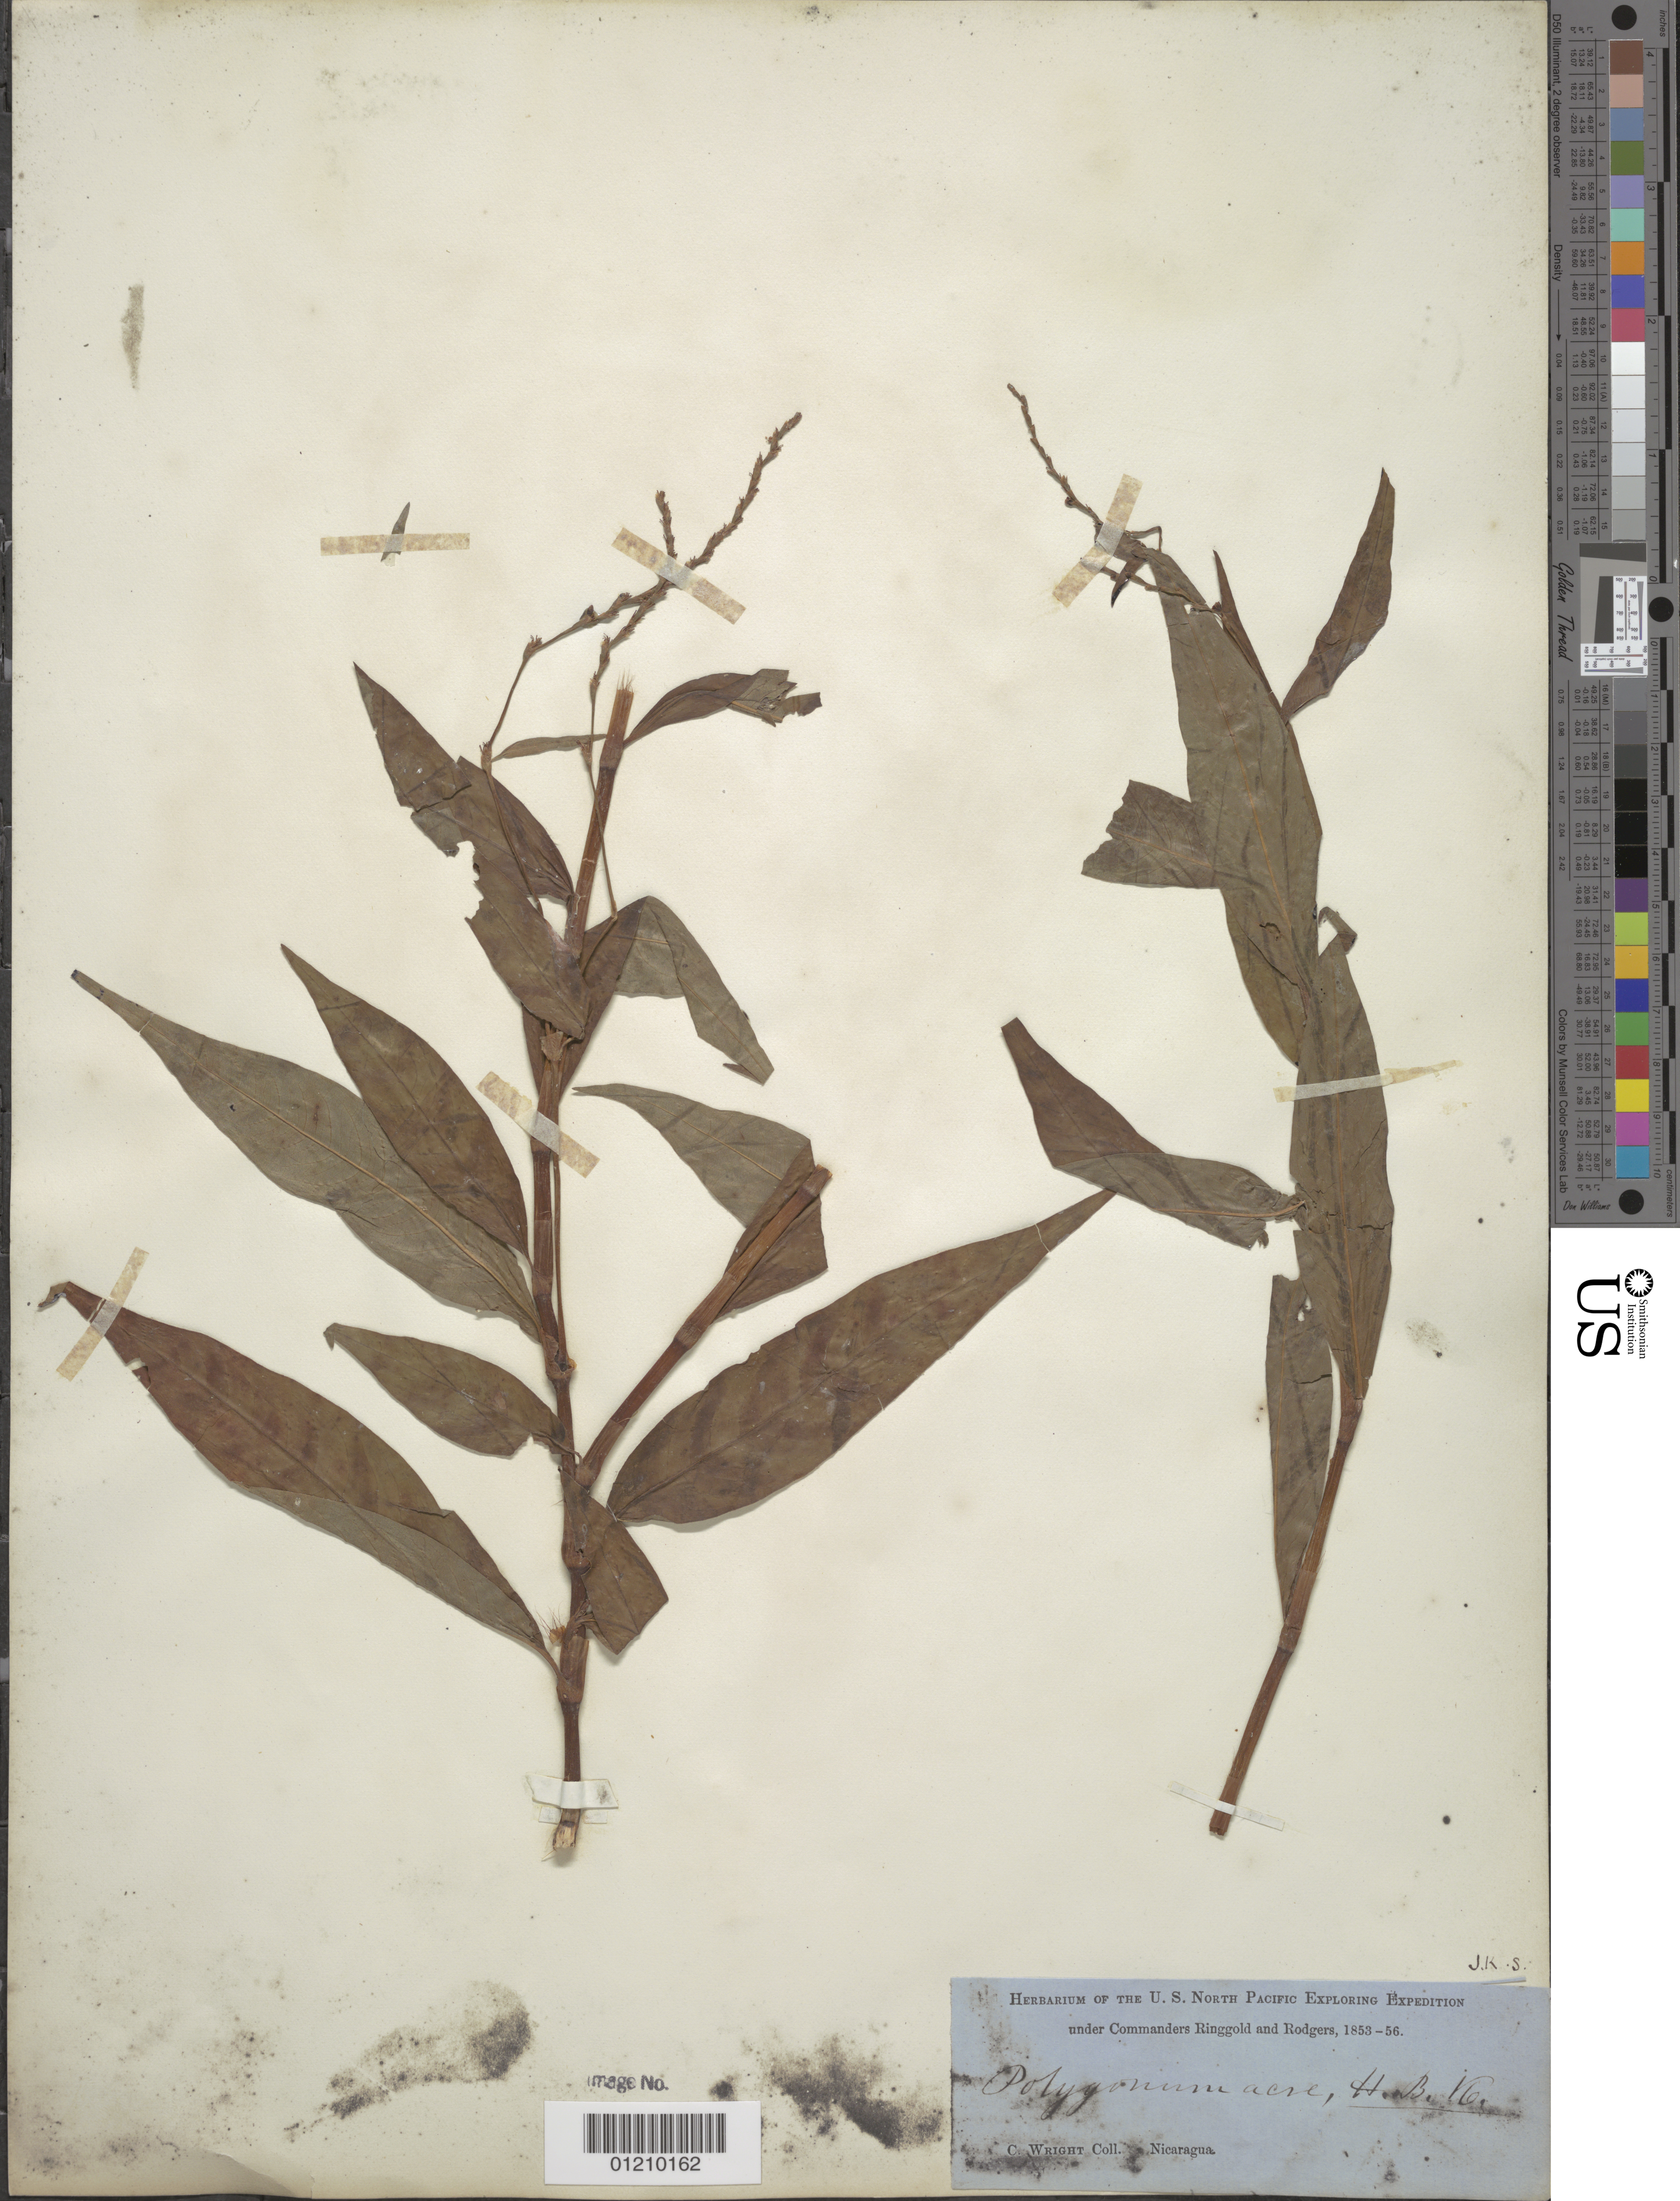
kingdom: Plantae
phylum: Tracheophyta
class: Magnoliopsida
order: Caryophyllales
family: Polygonaceae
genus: Polygonum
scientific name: Polygonum acre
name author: Kunth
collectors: C. Wright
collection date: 1853/1856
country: Nicaragua